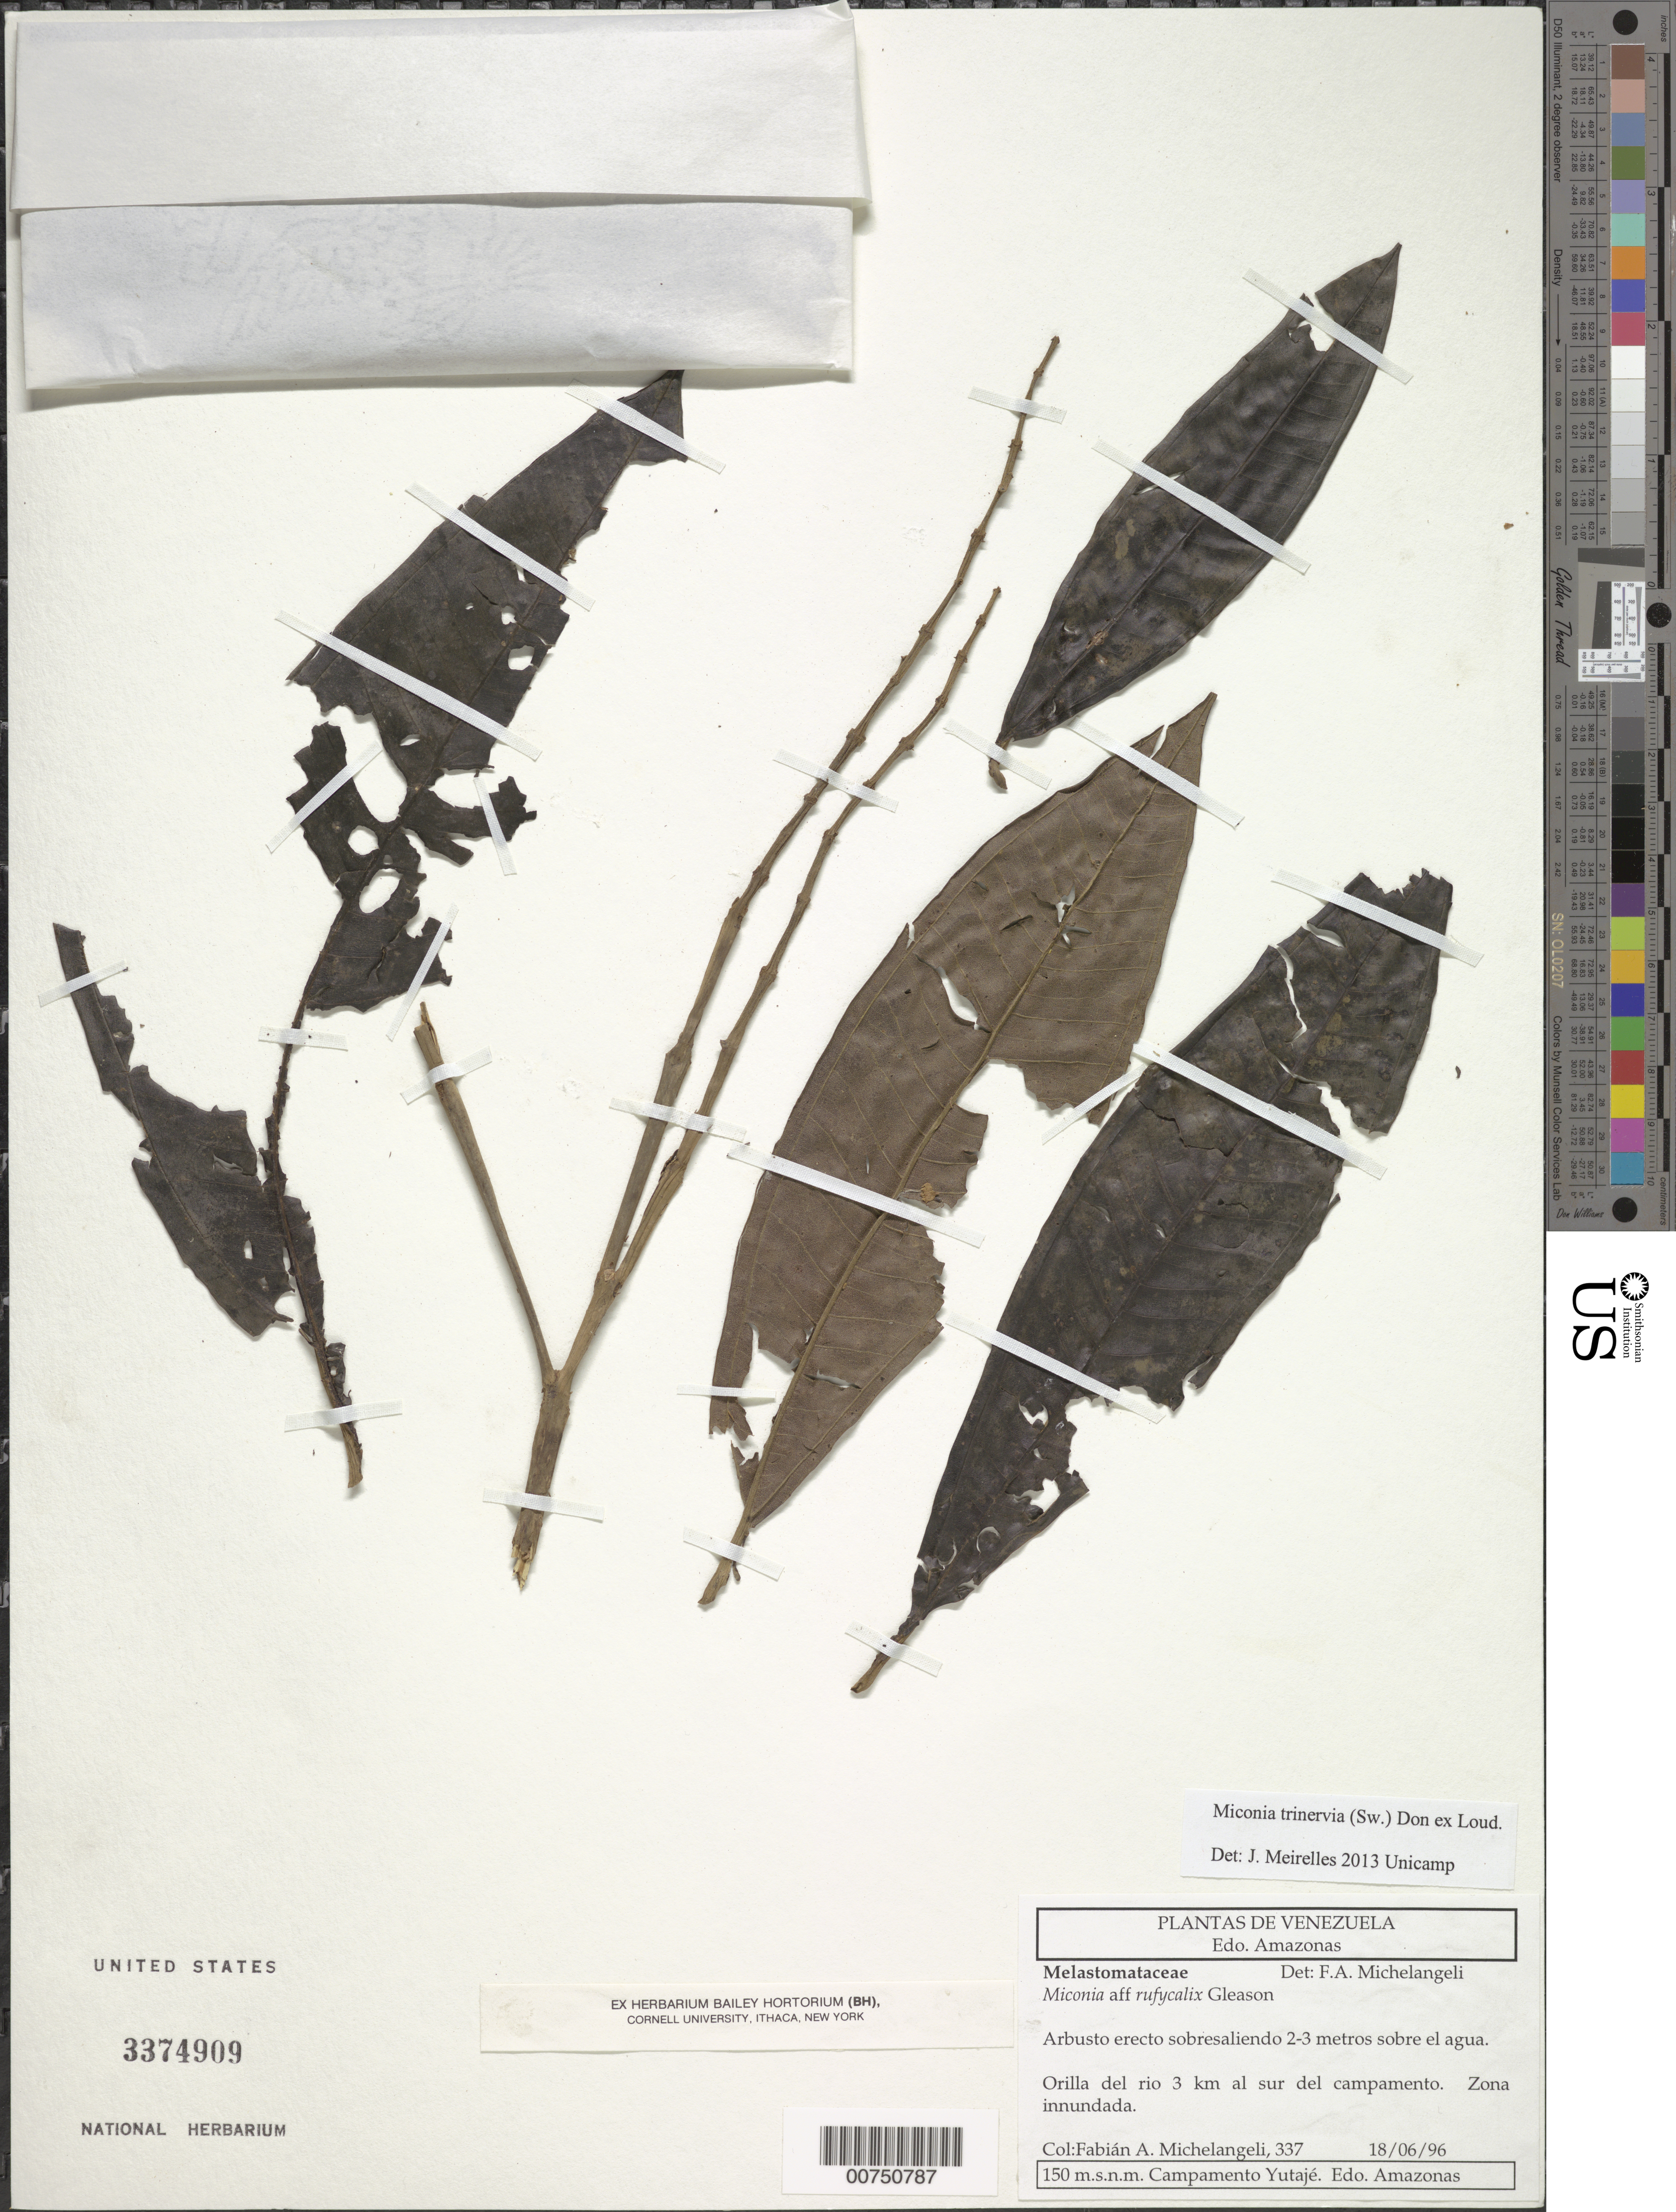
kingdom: Plantae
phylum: Tracheophyta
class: Magnoliopsida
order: Myrtales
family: Melastomataceae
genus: Miconia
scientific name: Miconia ruficalyx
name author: Gleason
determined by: Michelangeli, F. A.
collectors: F. A. Michelangeli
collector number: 337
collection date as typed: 18-Jun-96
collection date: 1996-06-18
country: Venezuela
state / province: Amazonas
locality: Campamento Yutajé; orilla del Río 3 km al sur del campamento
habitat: Zona innundada; sobresaliendo 2-3m sobre el agua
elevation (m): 150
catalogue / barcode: US 3374909